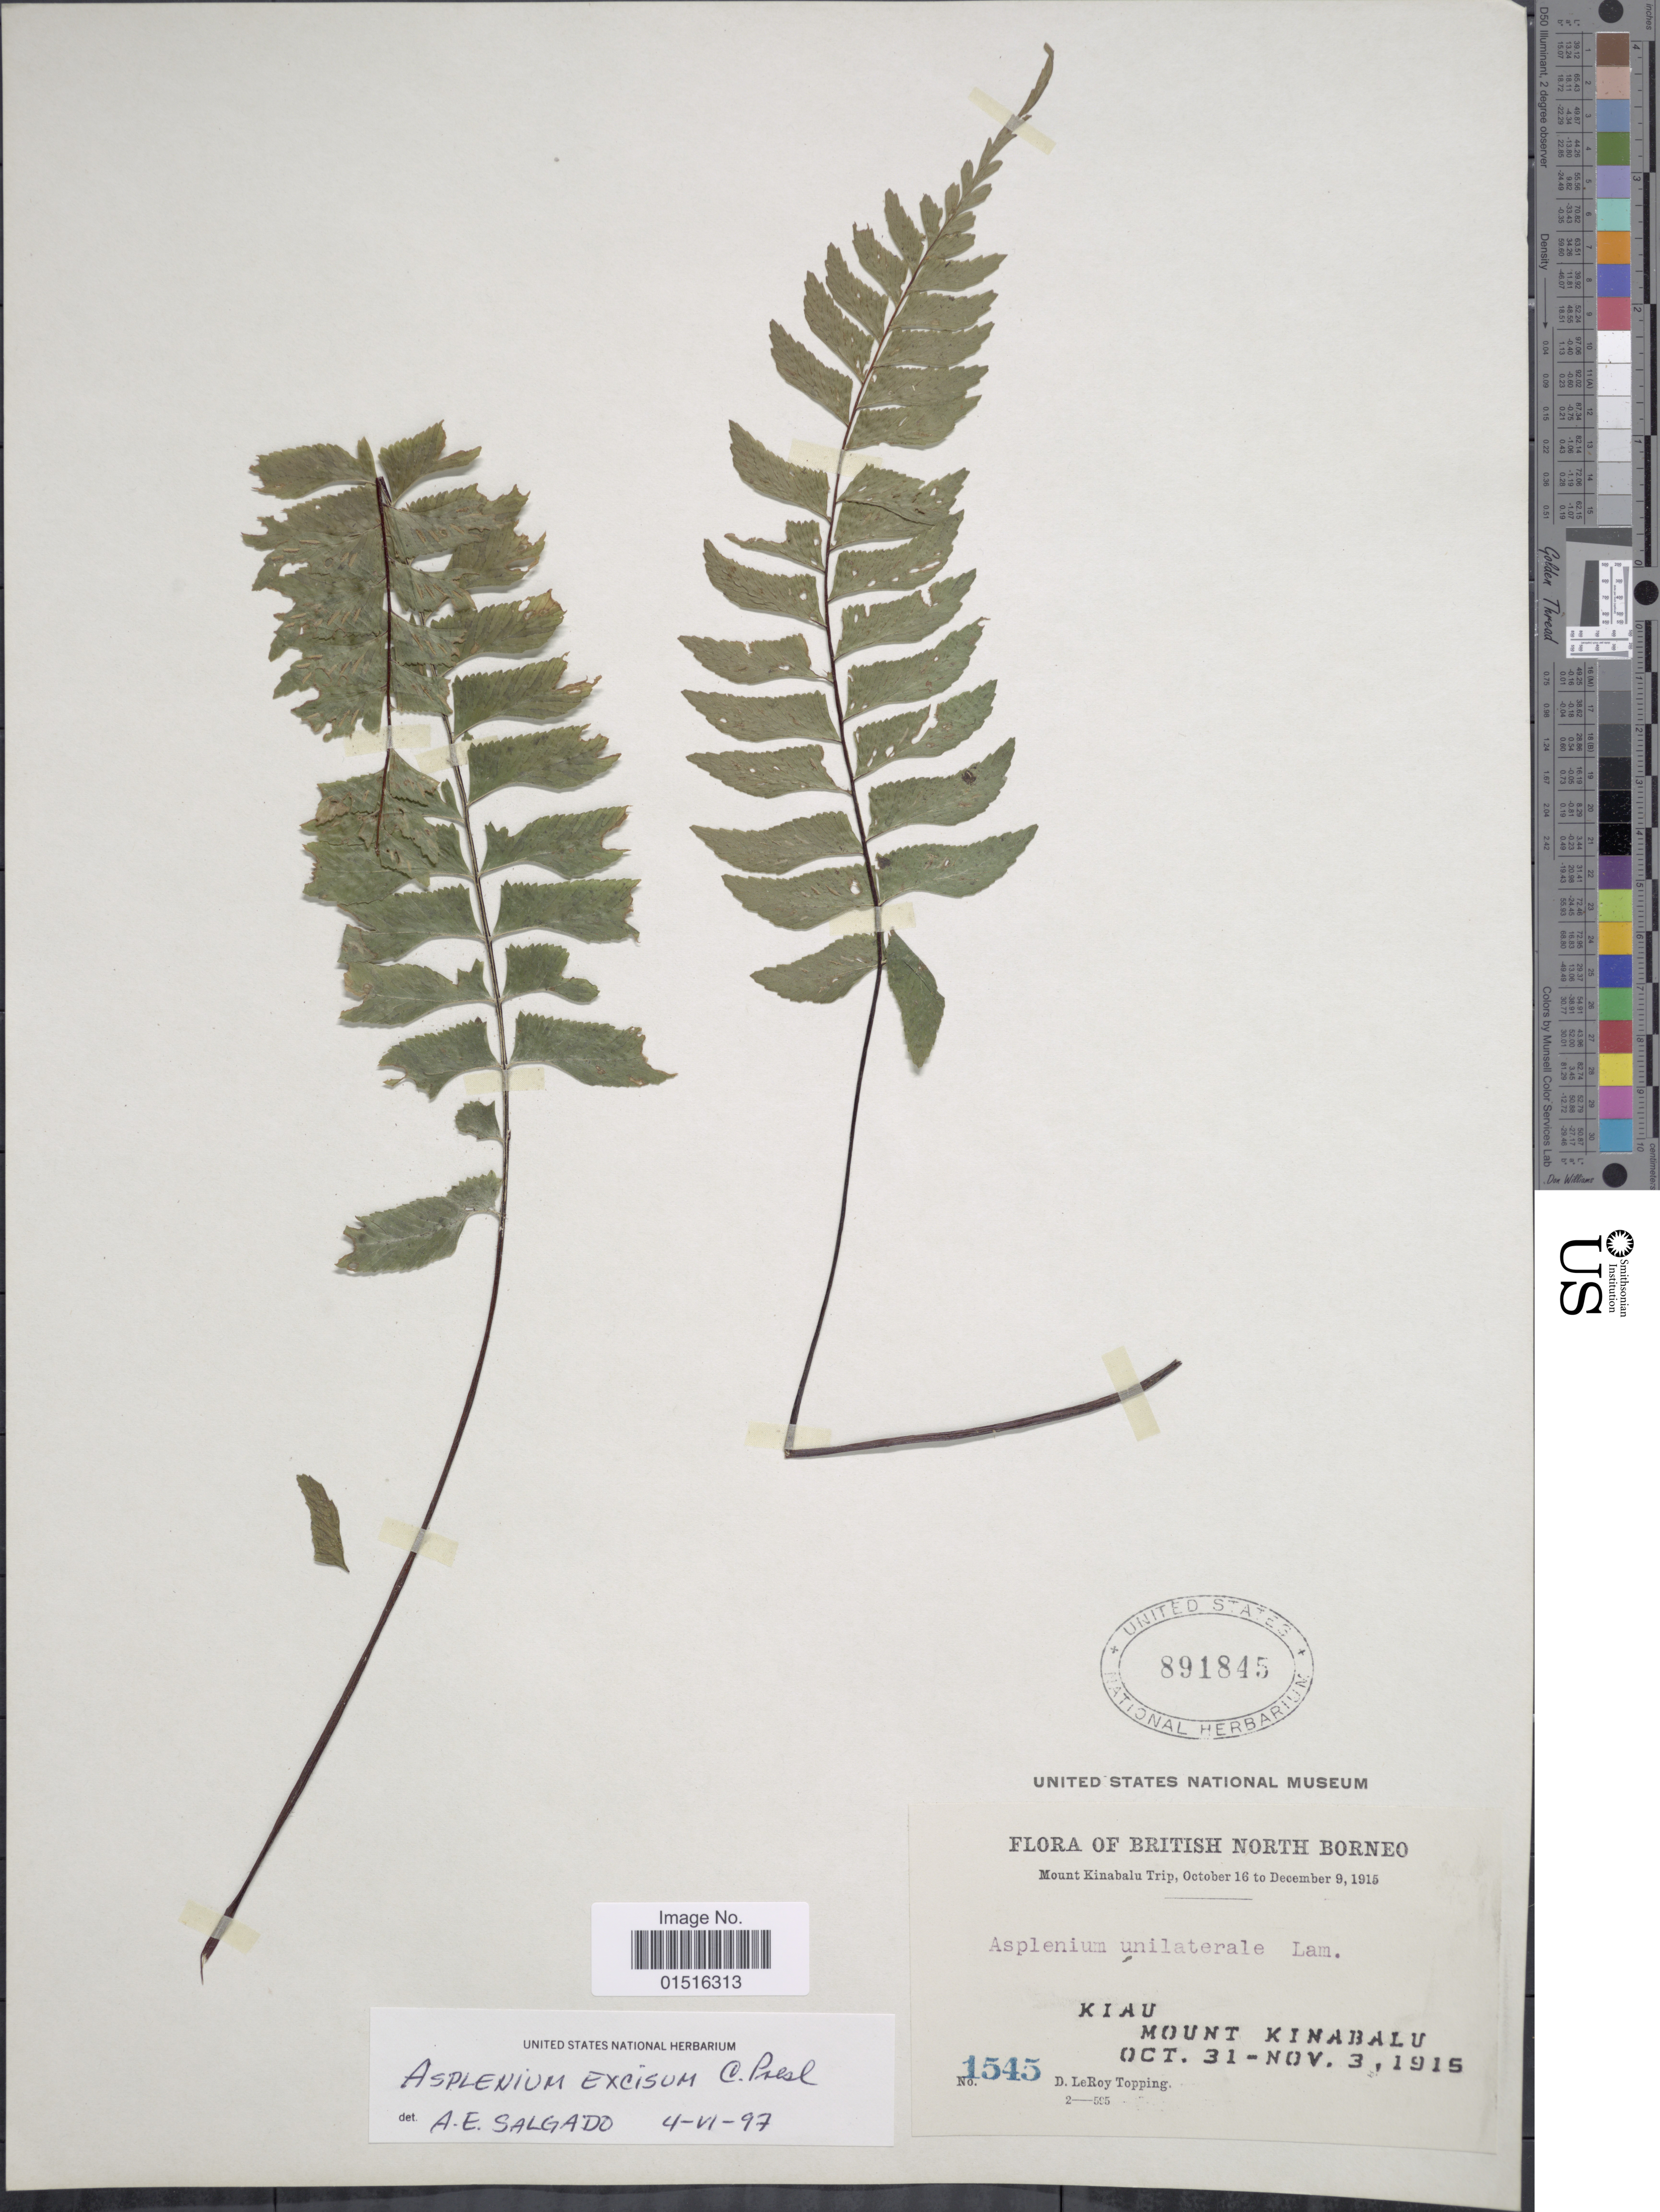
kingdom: Plantae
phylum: Tracheophyta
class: Polypodiopsida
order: Polypodiales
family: Aspleniaceae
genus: Hymenasplenium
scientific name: Hymenasplenium excisum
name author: C. Presl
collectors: D. L. Topping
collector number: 1545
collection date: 1915-10-31/1915-11-03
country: Malaysia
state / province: Sabah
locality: British North Borneo, Kiau, Mount Kinabalu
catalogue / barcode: US 891845